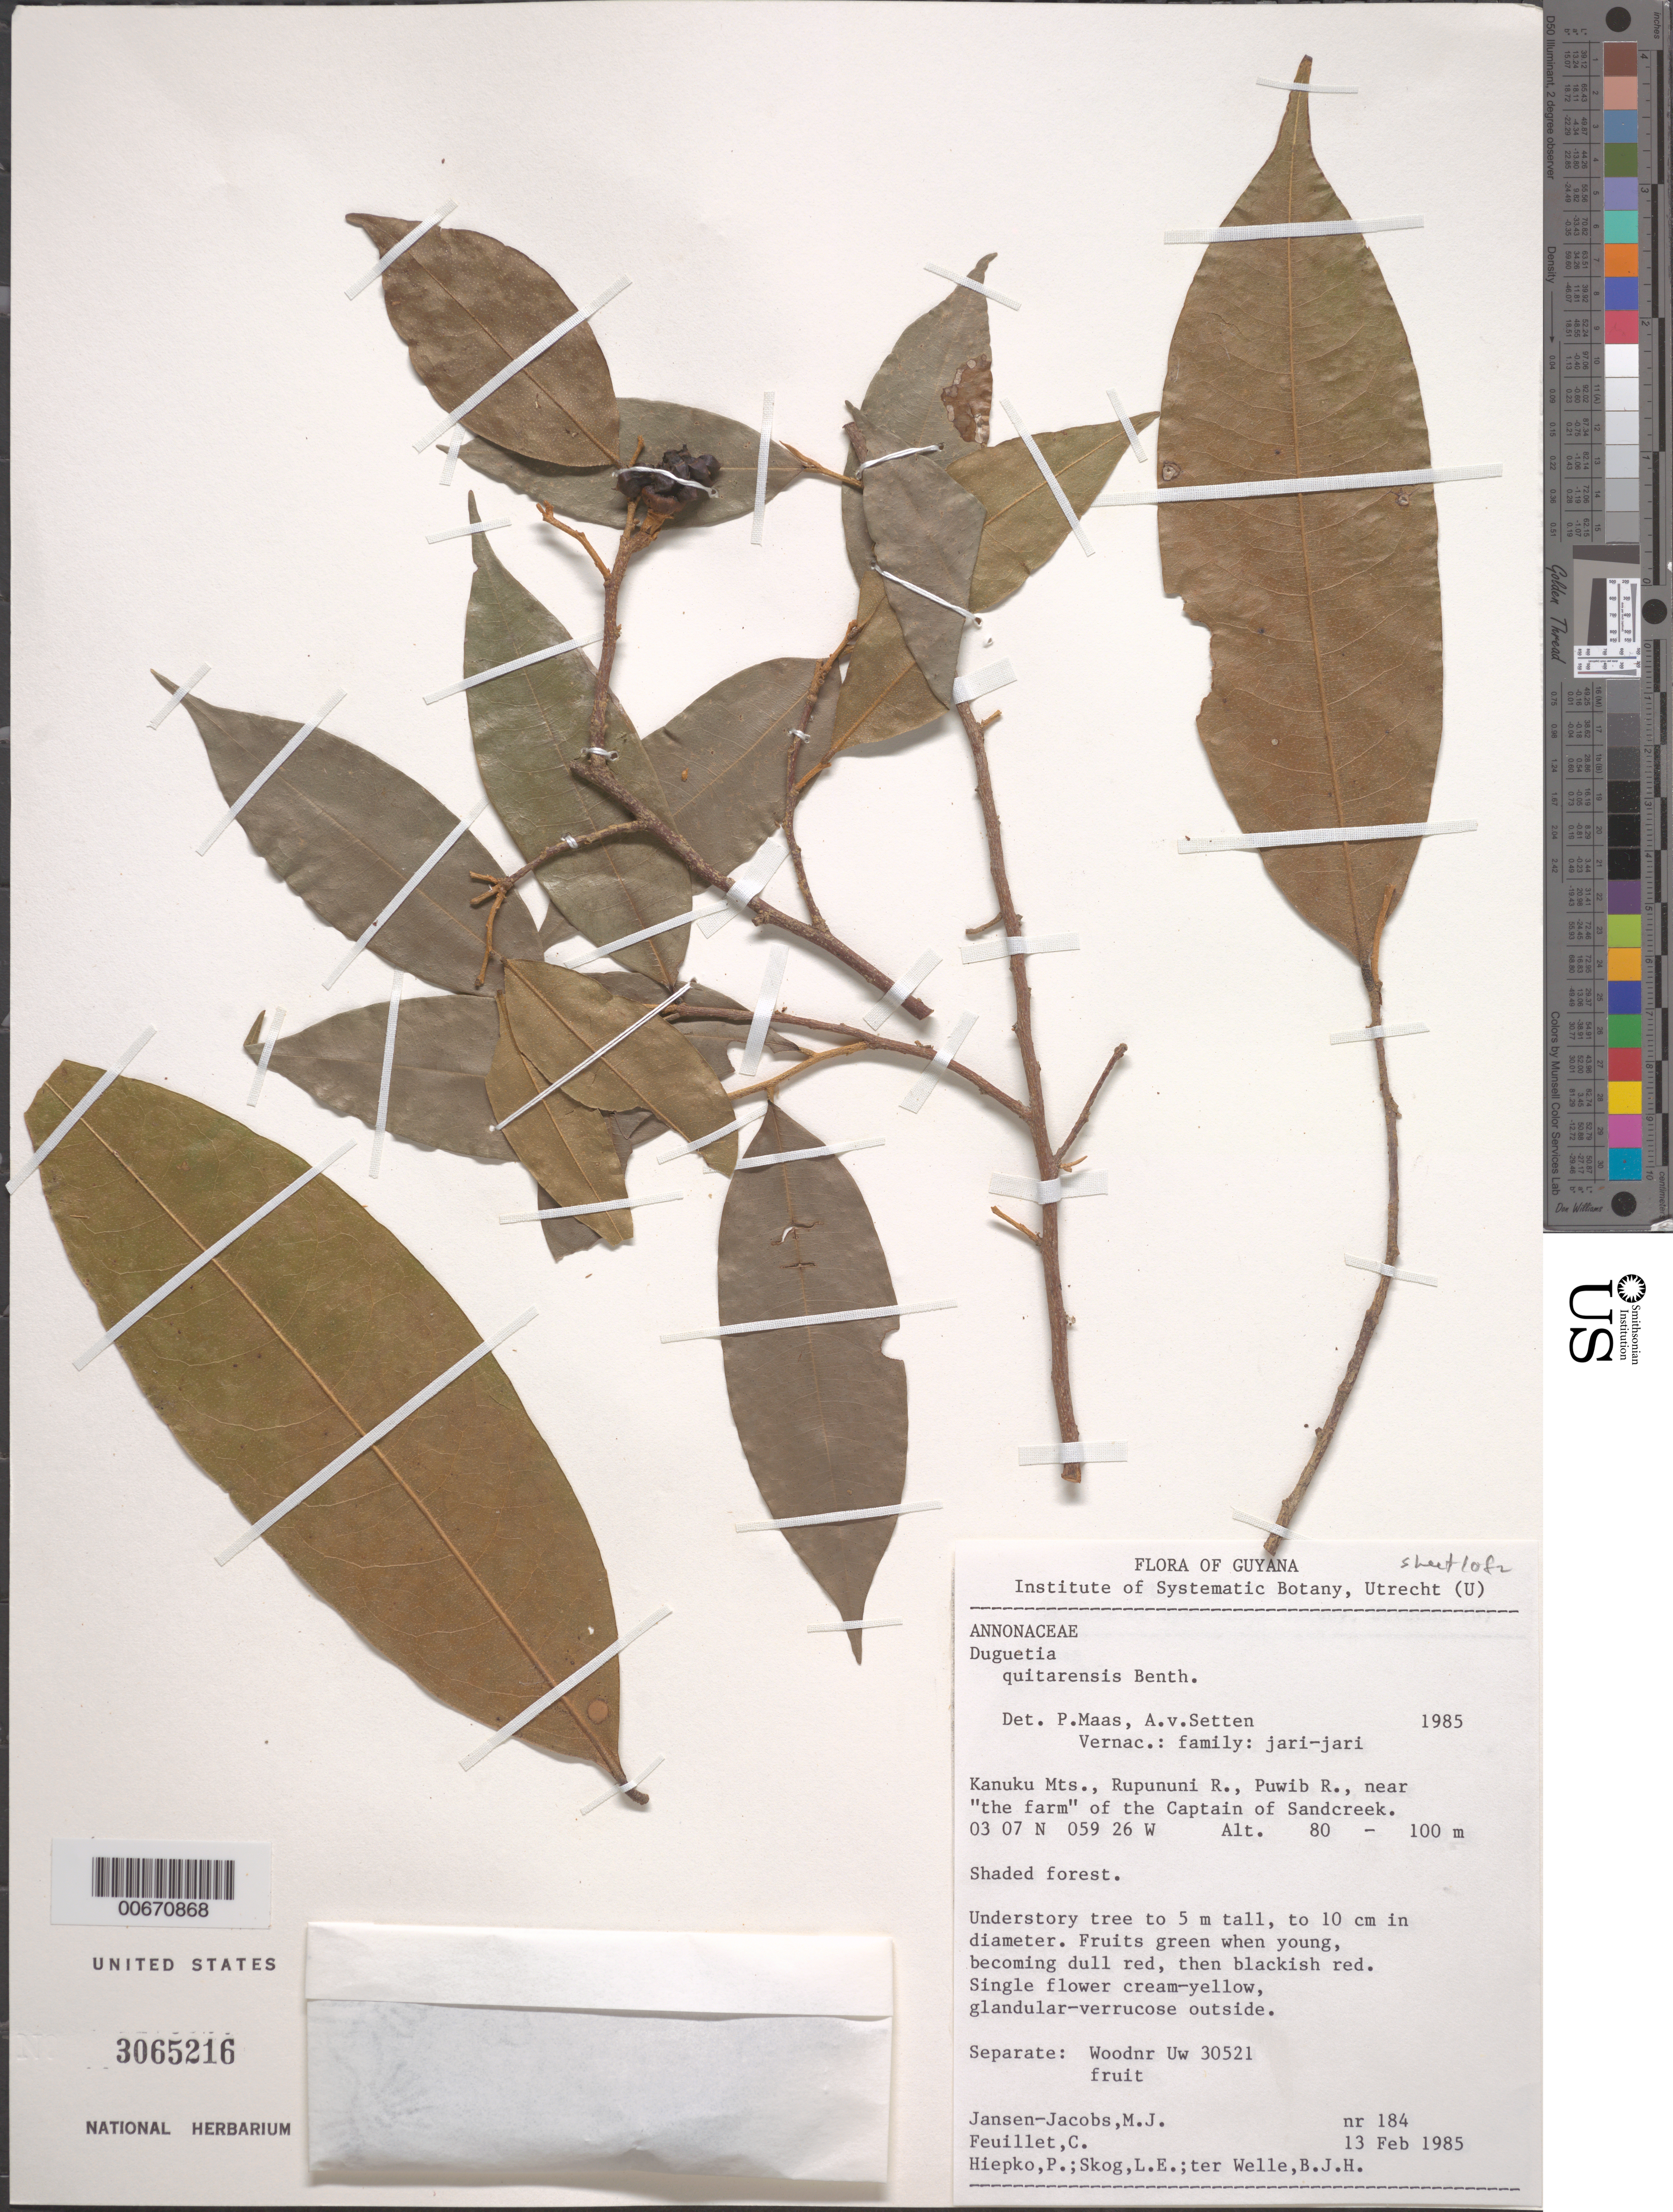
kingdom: Plantae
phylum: Tracheophyta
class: Magnoliopsida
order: Magnoliales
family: Annonaceae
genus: Duguetia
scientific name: Duguetia quitarensis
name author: Benth.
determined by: Maas, P. J.; van Setten, J.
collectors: M. J. Jansen-Jacobs, C. Feuillet, P. H. Hiepko, L. E. Skog & B. Welle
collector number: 184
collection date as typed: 13-Feb-85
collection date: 1985-02-13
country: Guyana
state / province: U. Takutu-U. Essequibo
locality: Kanuku Mts., Rupununi R., Puwib R. near "the farm" of the Captain of Sandcreek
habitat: Shaded forest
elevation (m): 80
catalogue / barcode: US 3065216